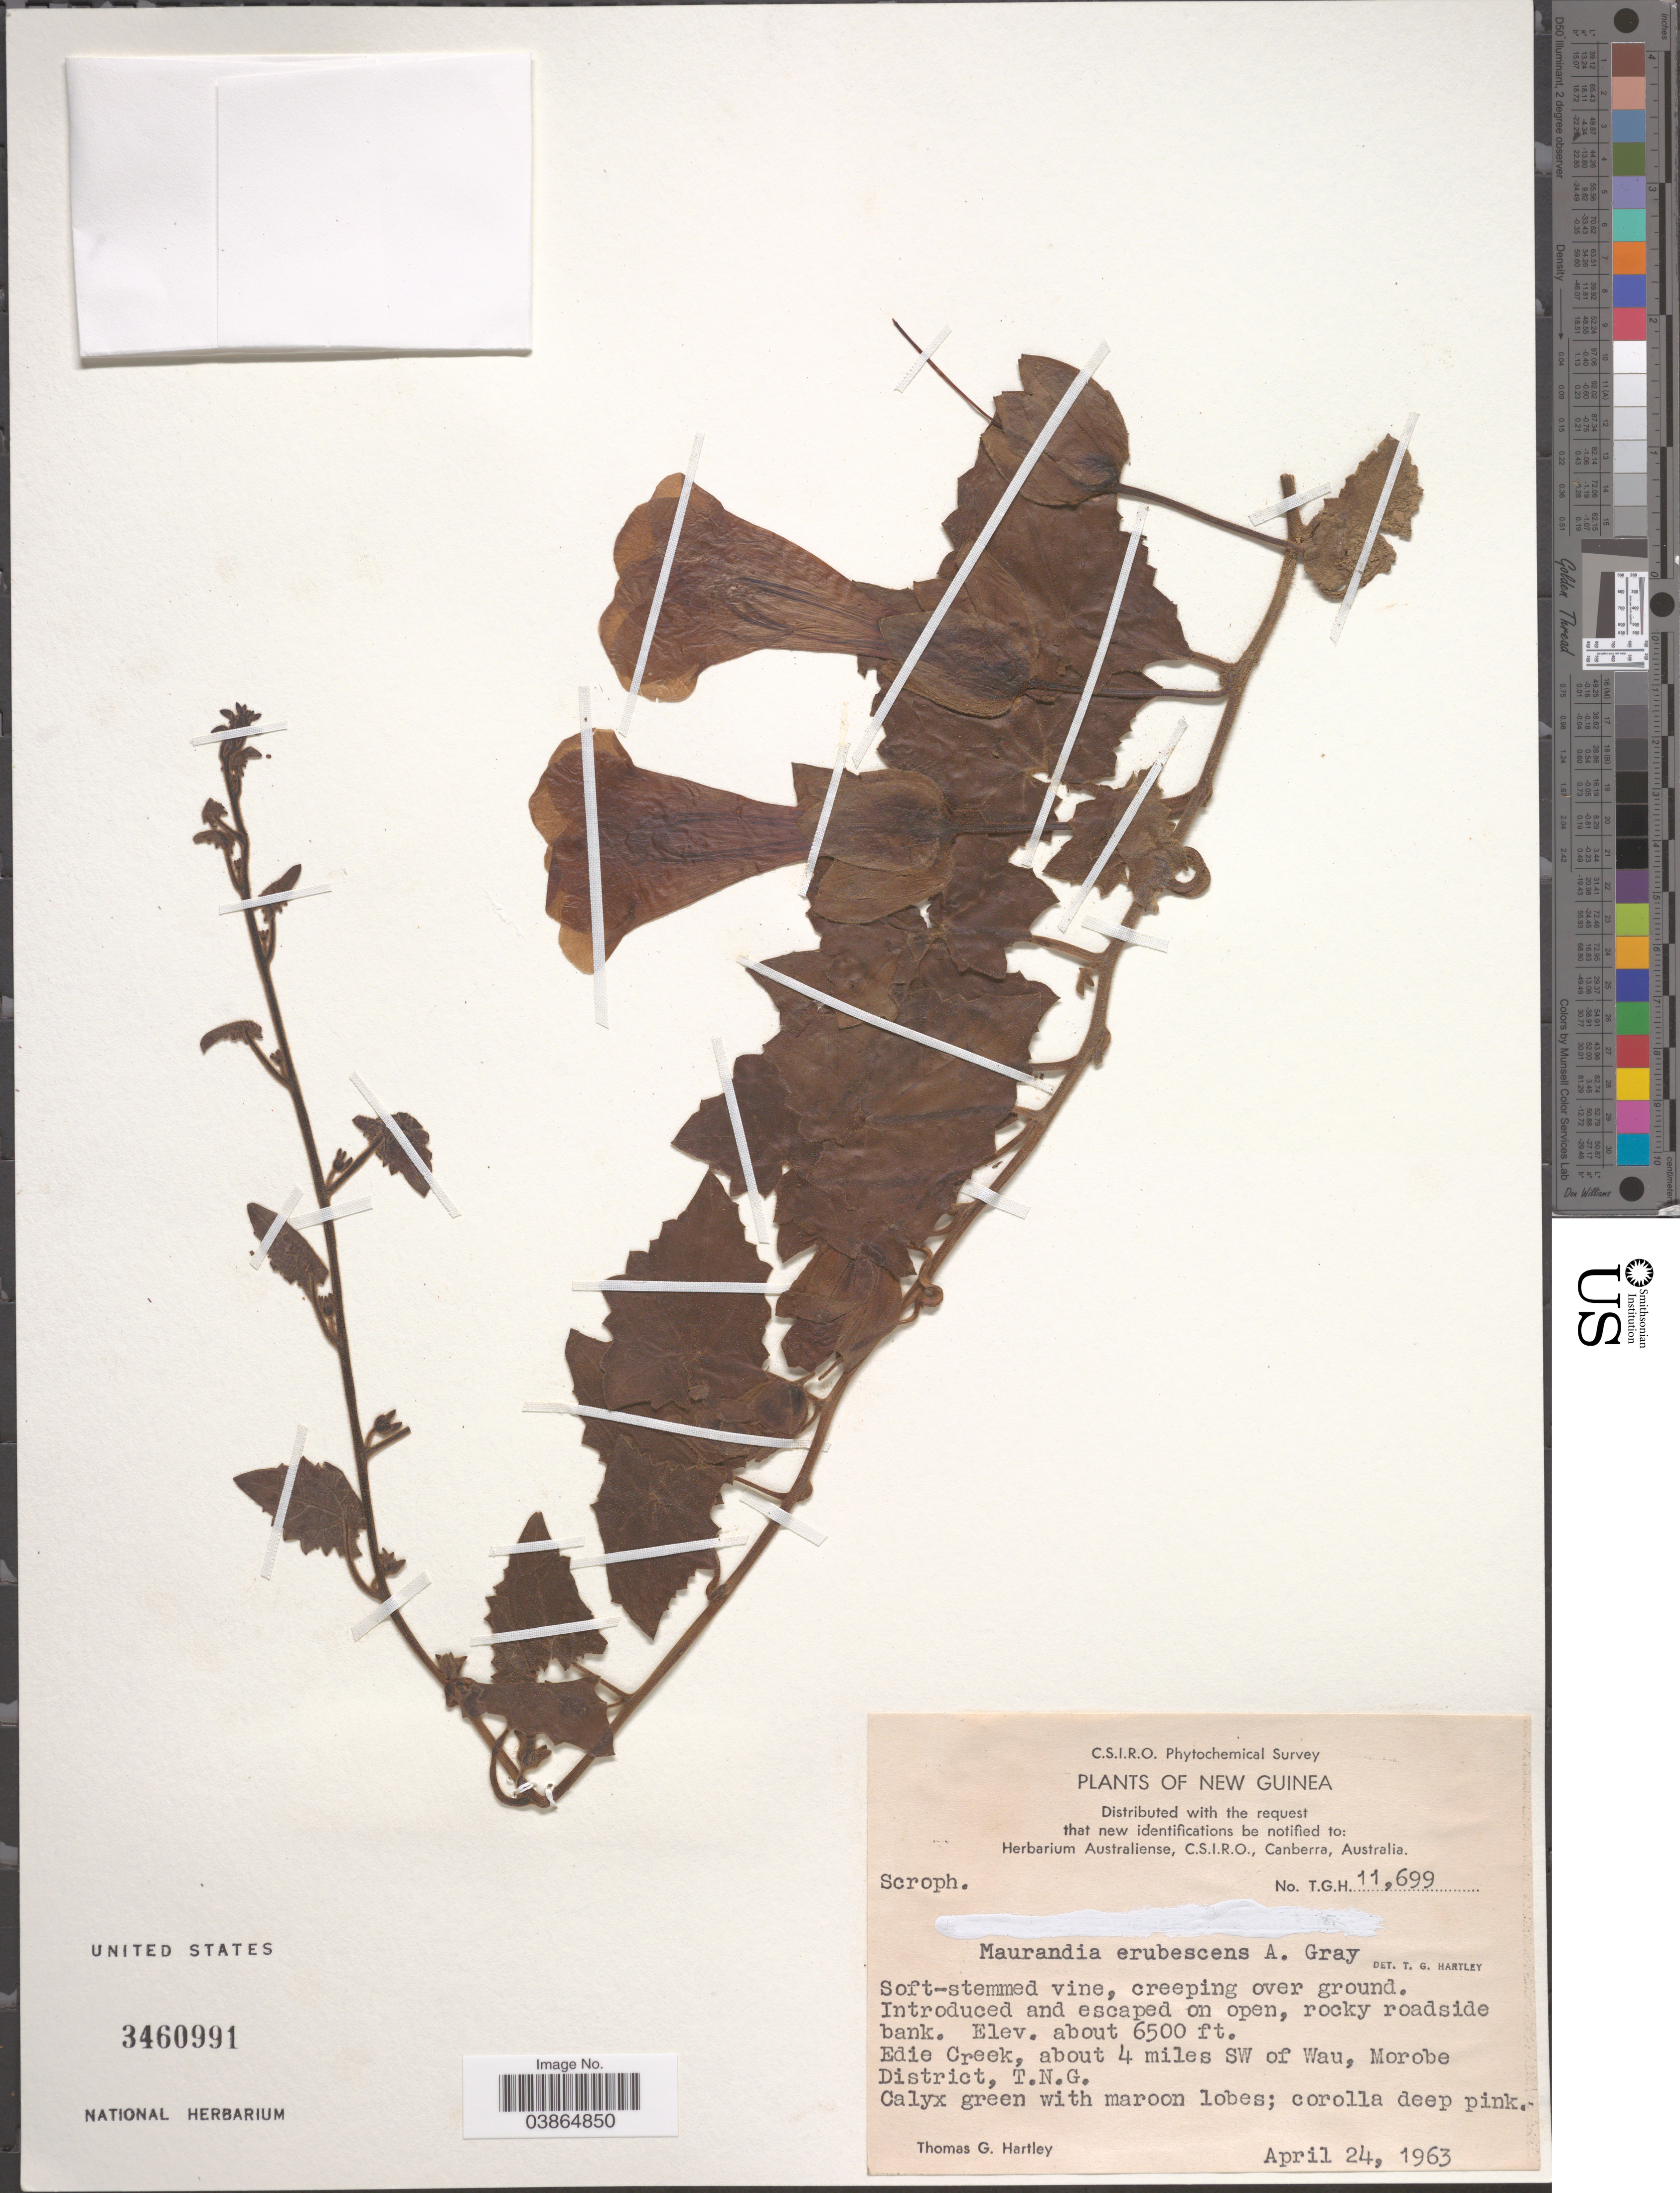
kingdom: Plantae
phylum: Tracheophyta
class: Magnoliopsida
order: Lamiales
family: Plantaginaceae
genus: Maurandya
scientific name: Maurandya erubescens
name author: (D. Don) A. Gray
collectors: T. G. Hartley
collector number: TGH 11699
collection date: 1963-04-24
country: Papua New Guinea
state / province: Morobe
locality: New Guinea. Edie Creek, about 4 miles SW of Wau, Morobe District, T.N.G.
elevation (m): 1981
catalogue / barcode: US 3460991